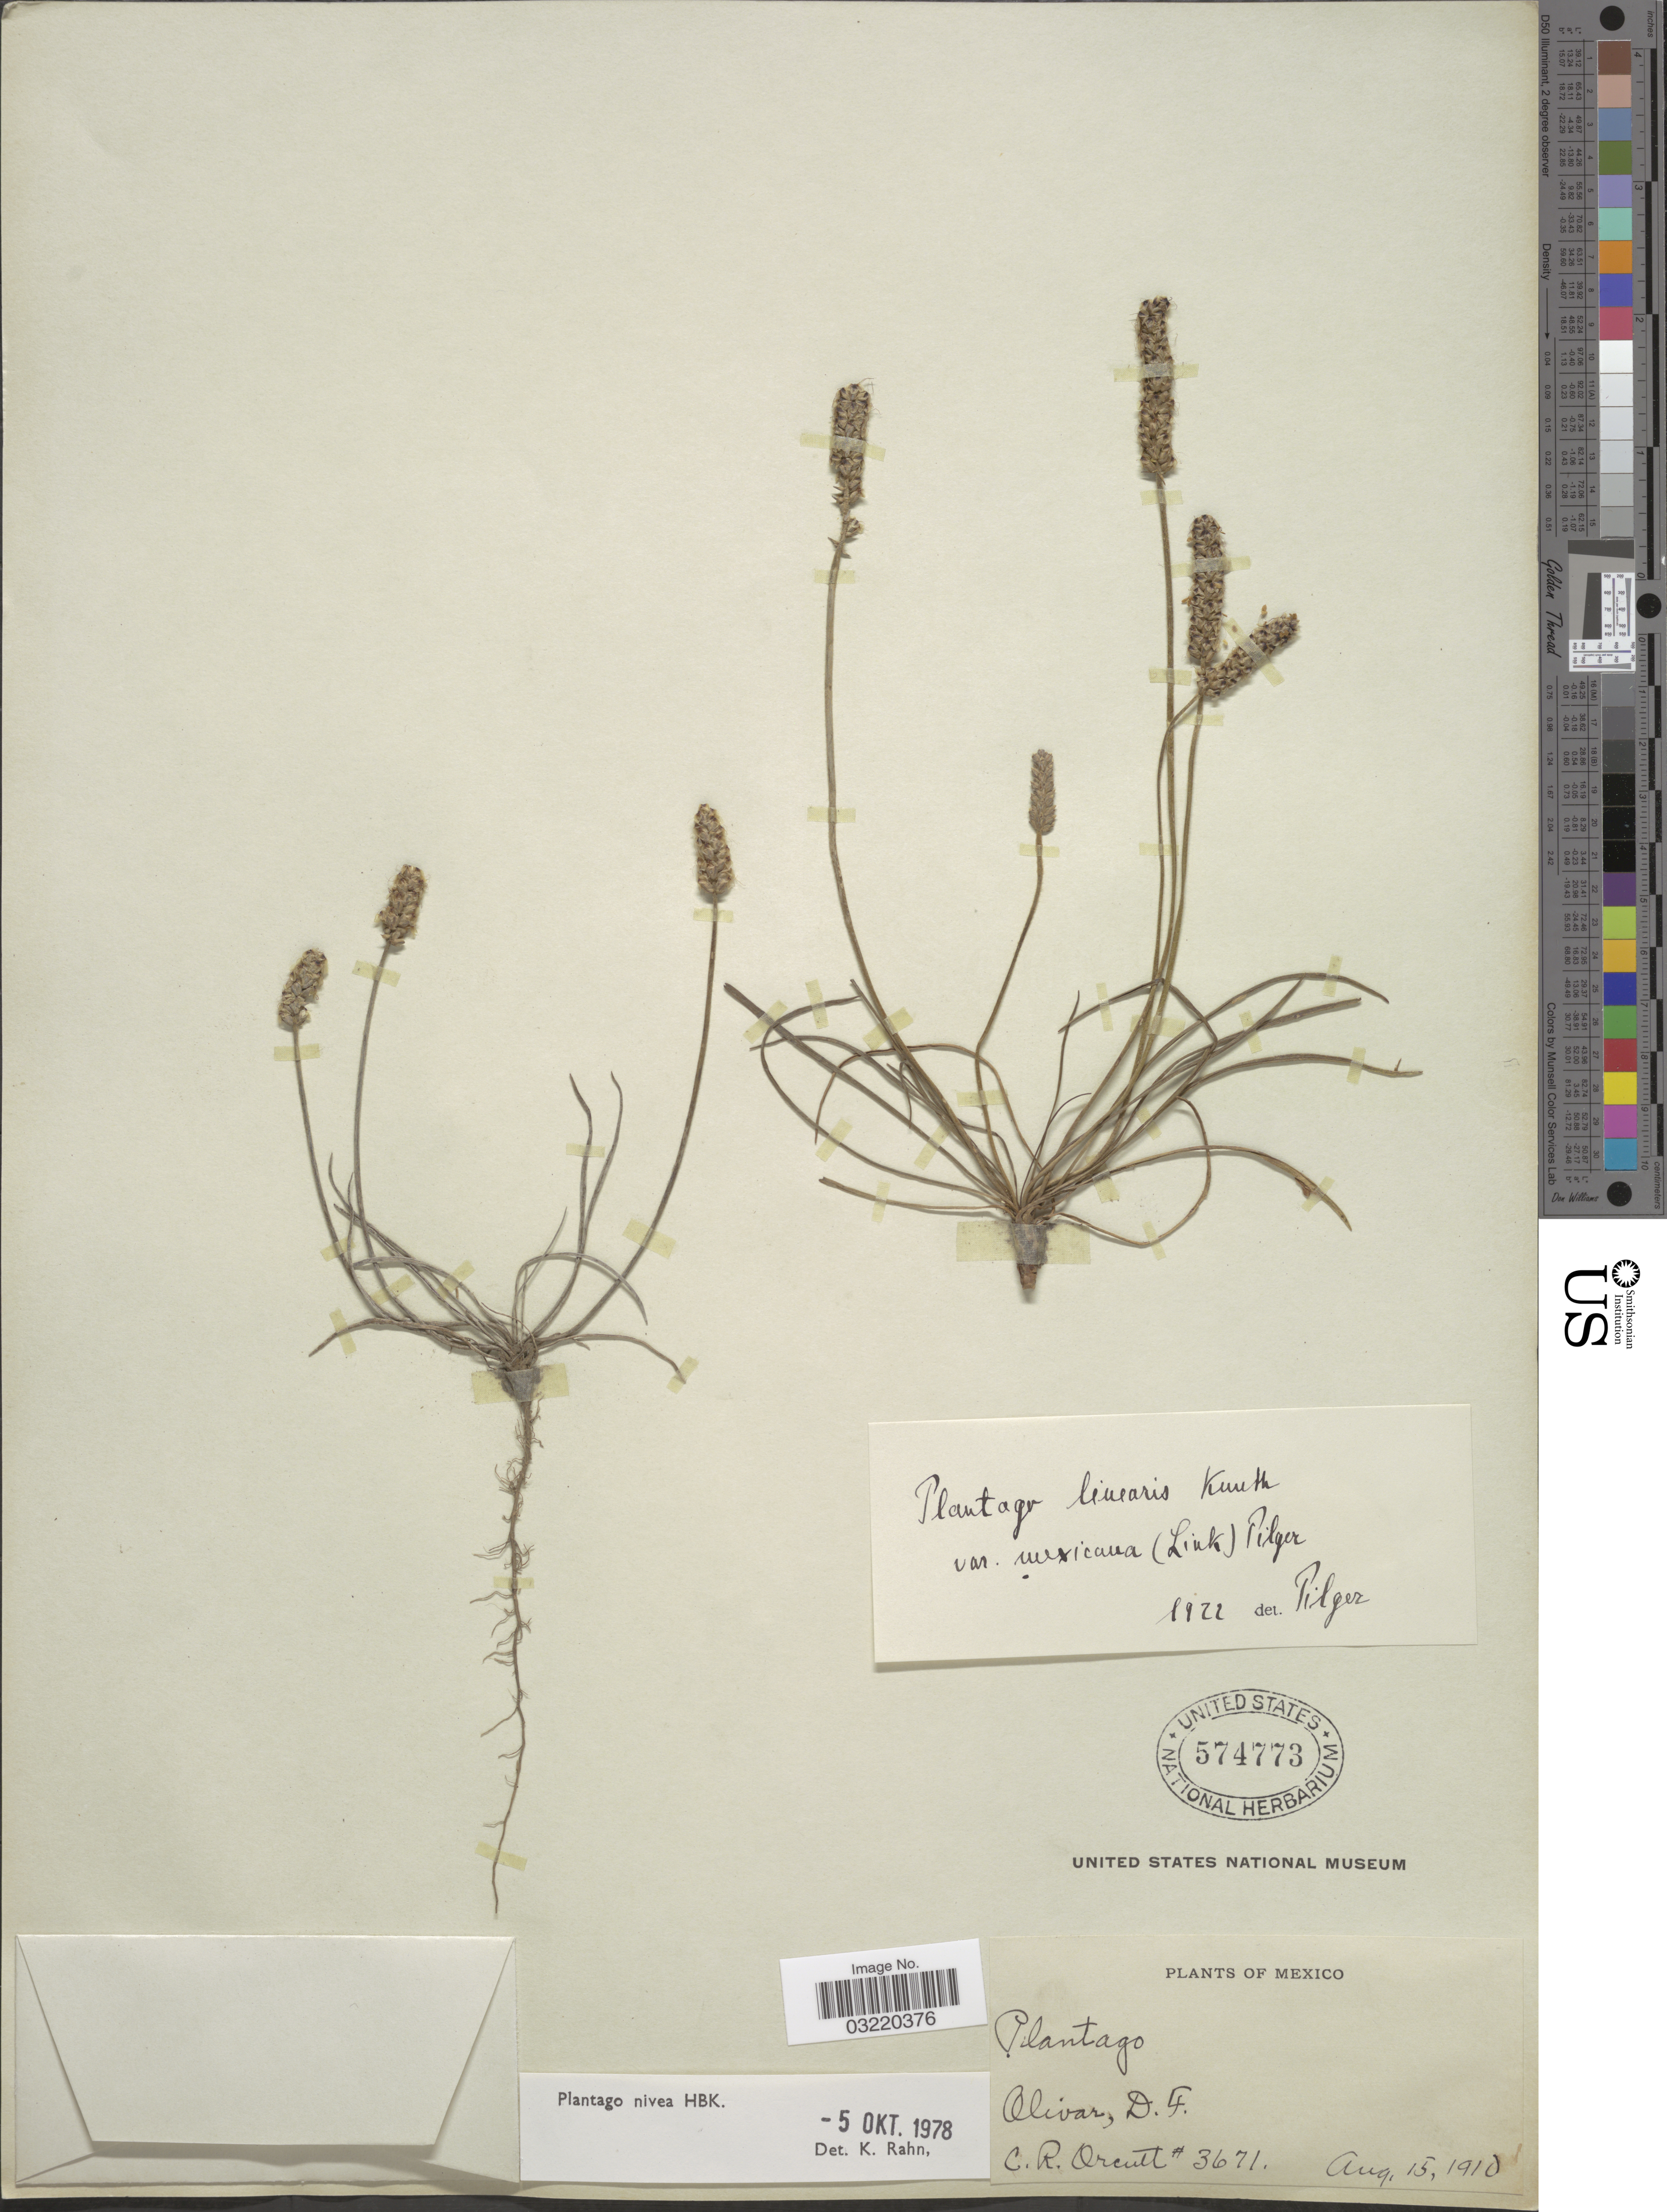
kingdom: Plantae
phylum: Tracheophyta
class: Magnoliopsida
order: Lamiales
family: Plantaginaceae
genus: Plantago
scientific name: Plantago nivea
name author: Kunth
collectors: C. R. Orcutt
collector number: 3671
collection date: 1910-08-15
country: Mexico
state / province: Distrito Federal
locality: Olivarm D.F.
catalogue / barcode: US 574773